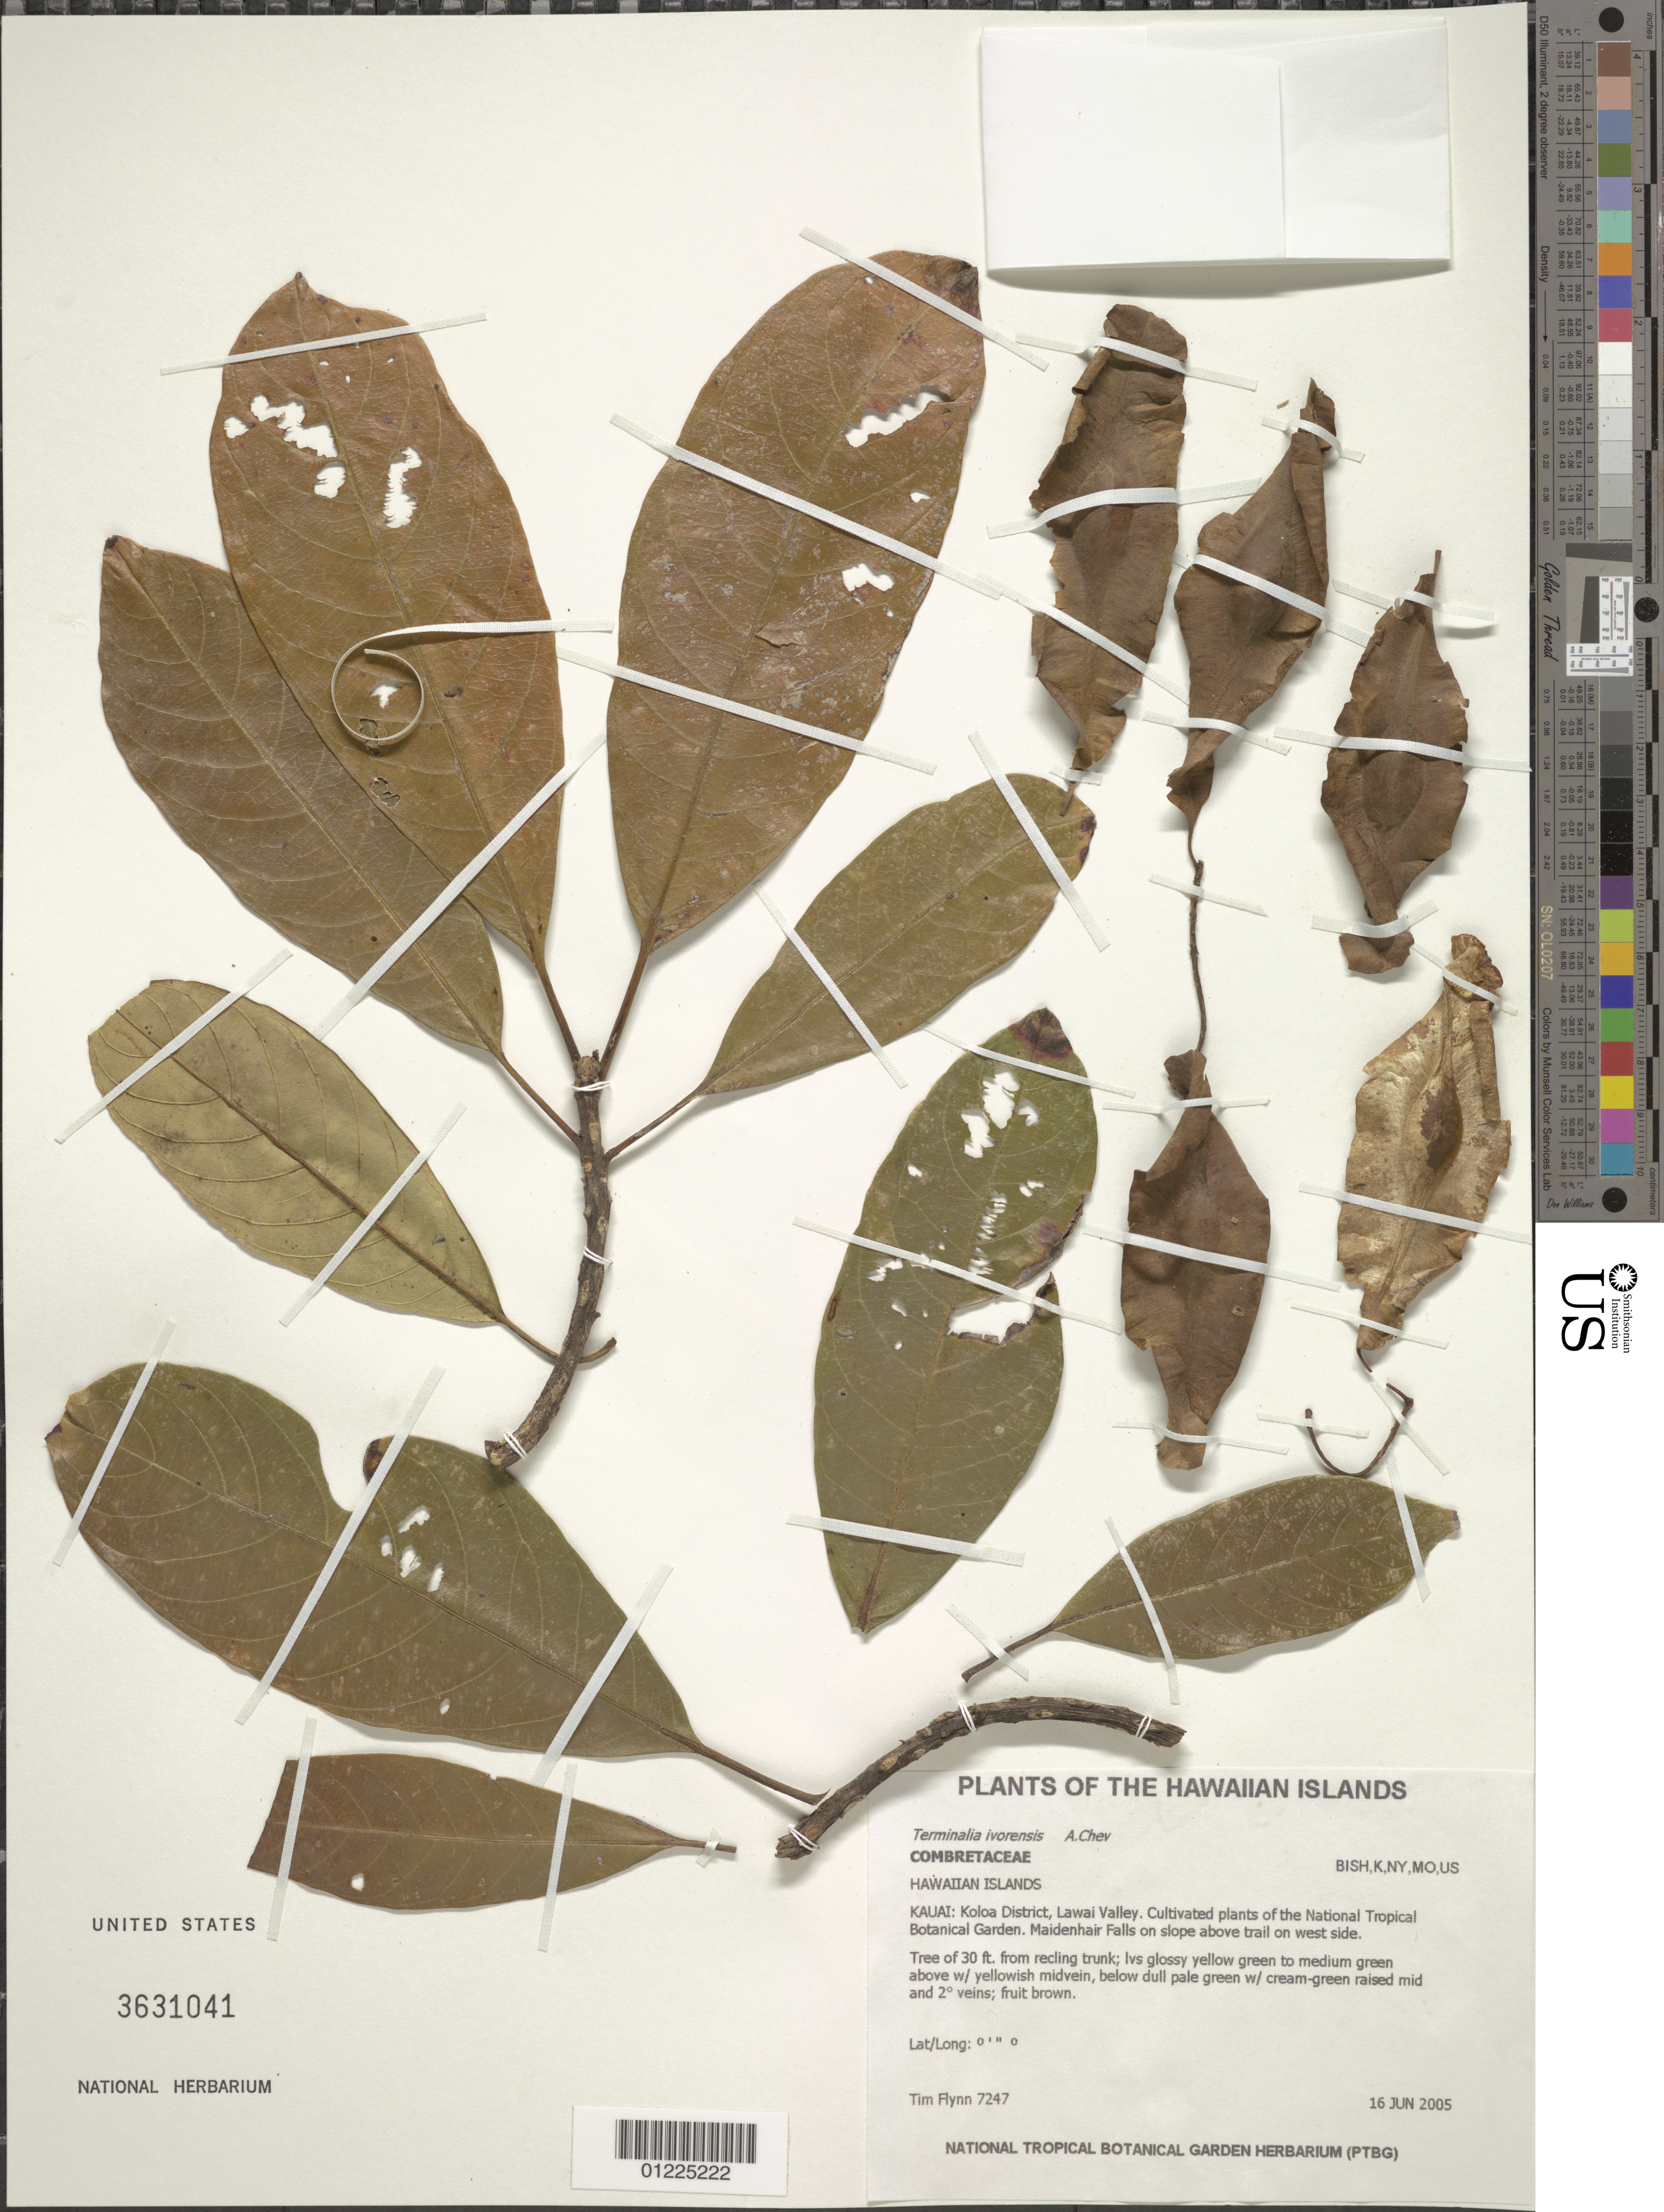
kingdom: Plantae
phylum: Tracheophyta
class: Magnoliopsida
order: Myrtales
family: Combretaceae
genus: Terminalia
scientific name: Terminalia ivorensis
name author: A. Chev.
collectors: T. W. Flynn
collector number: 7247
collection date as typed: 16 Jun 2005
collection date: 2005-06-16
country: United States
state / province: Hawaii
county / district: Kauai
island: Kaua'i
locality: Lawai Valley. Cultivated plants of NTBG. Big Valley.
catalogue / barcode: US 3631041